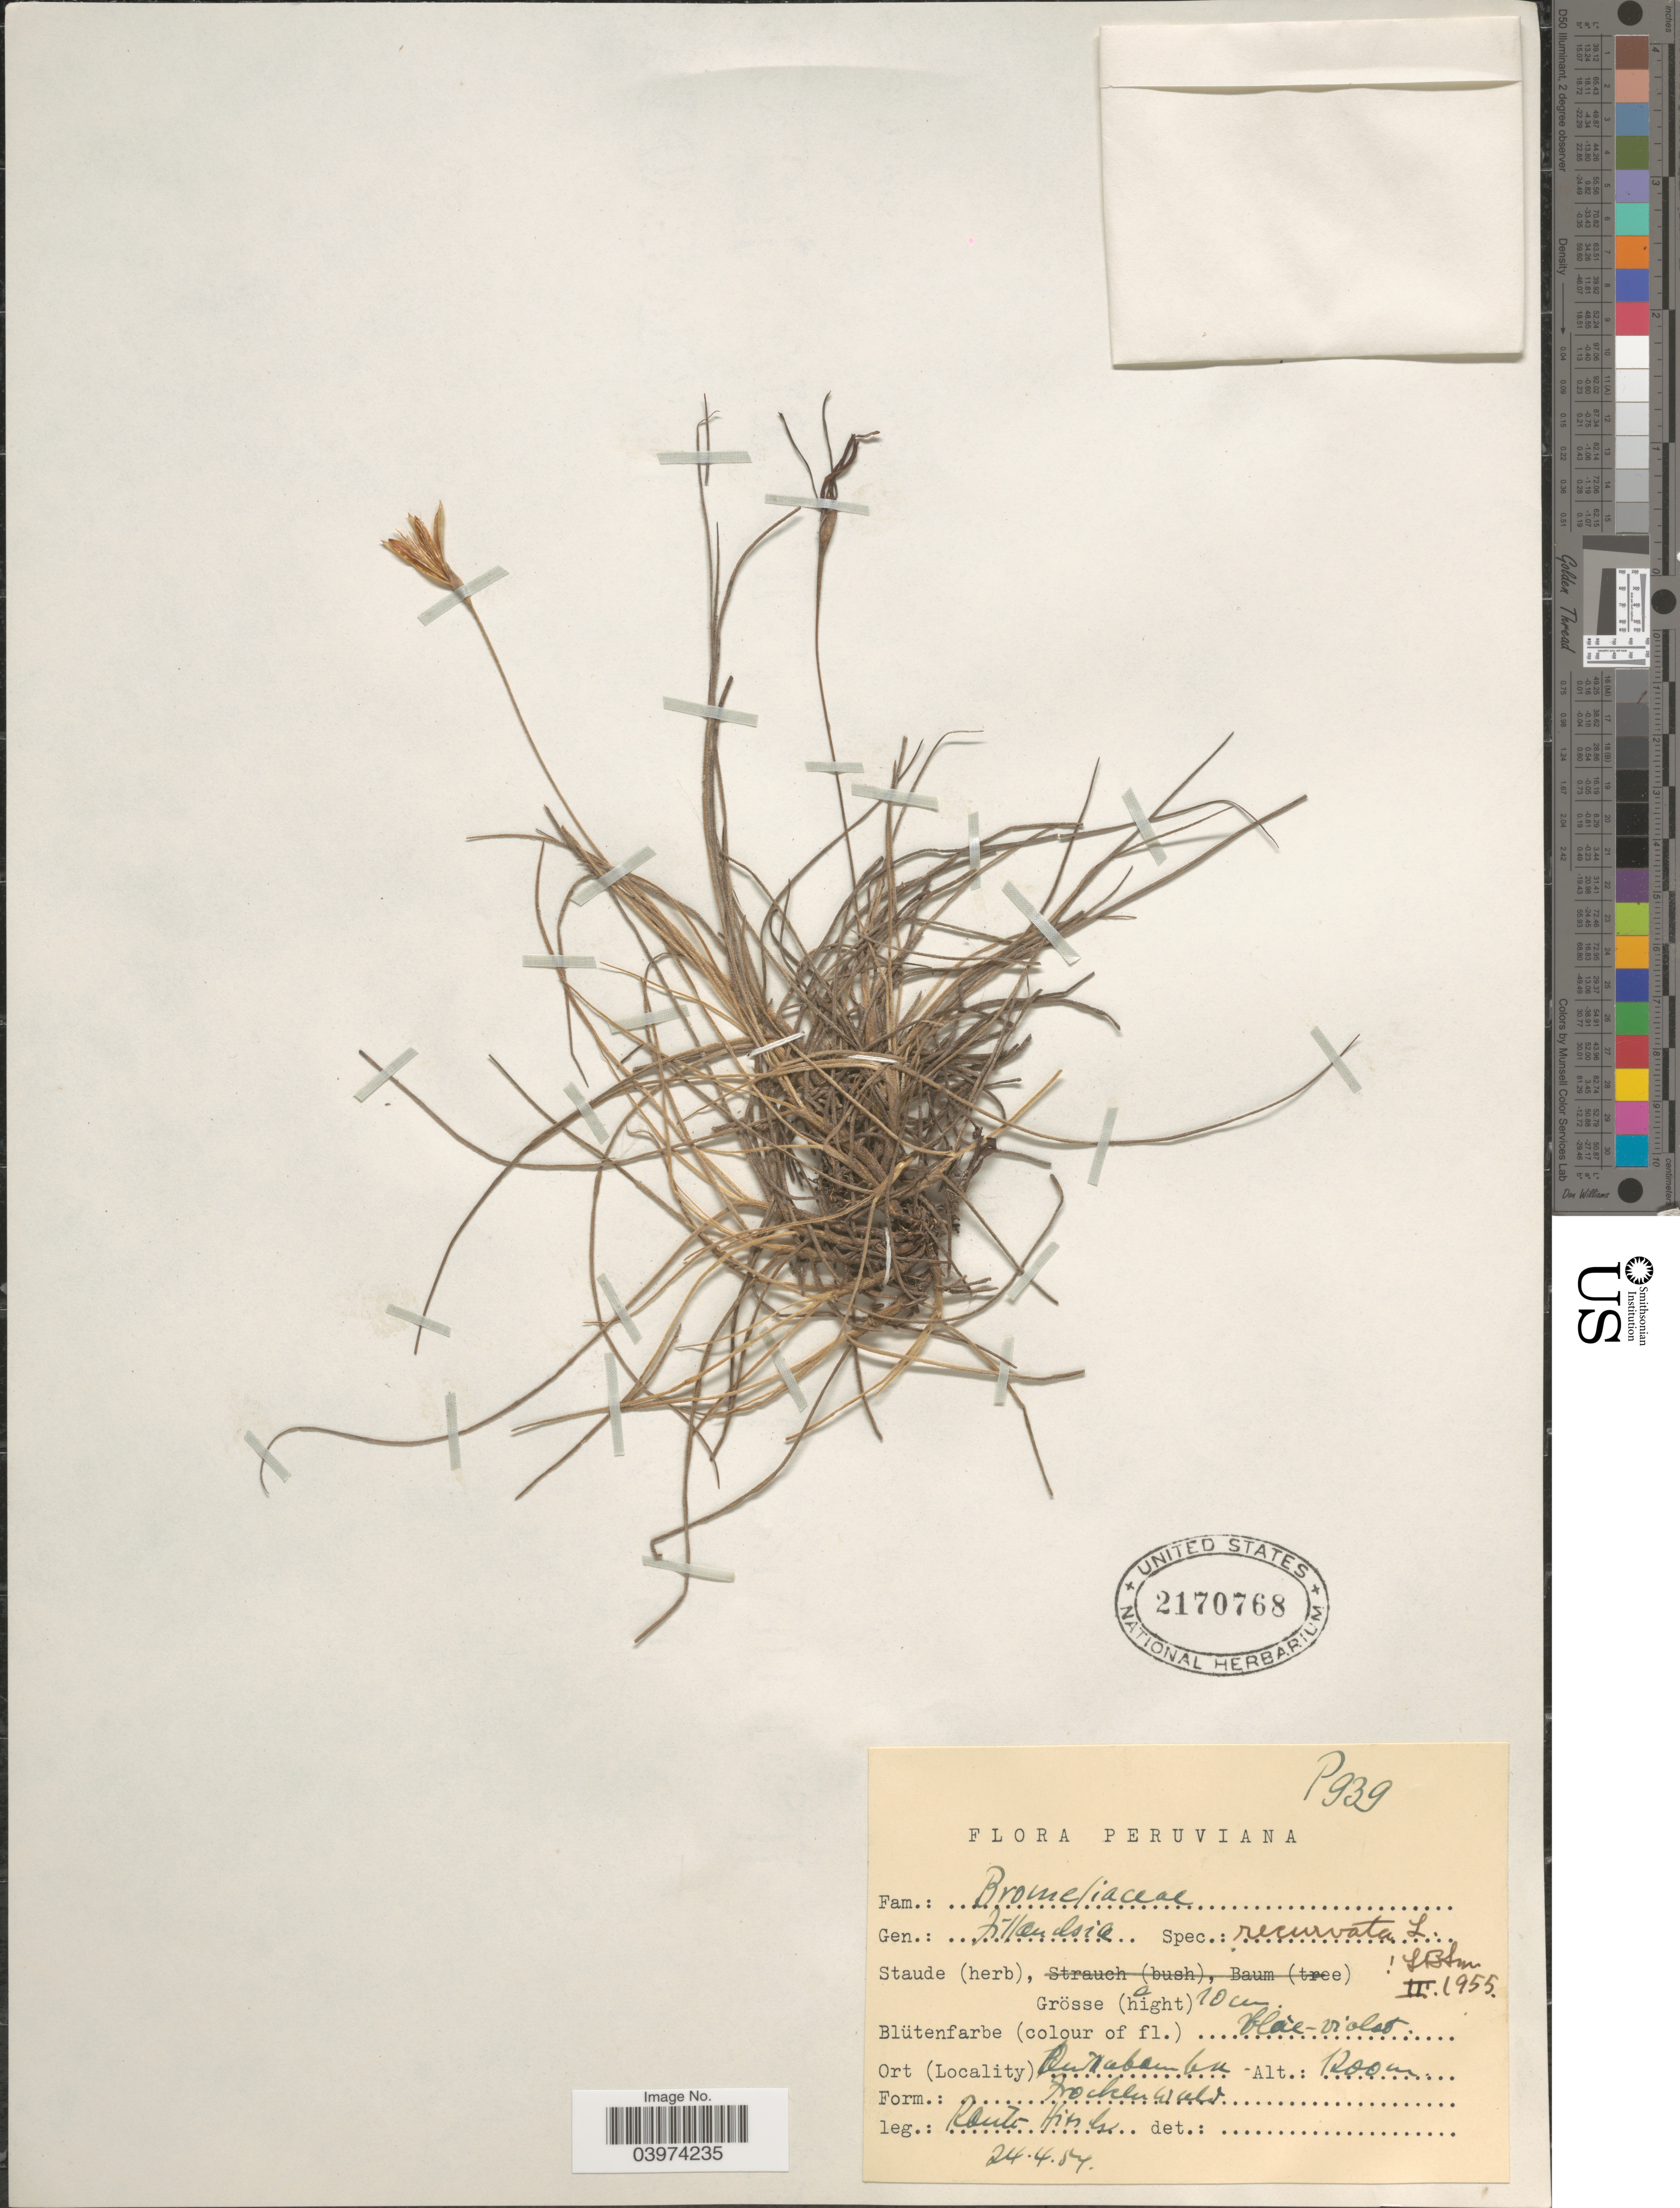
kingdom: Plantae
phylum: Tracheophyta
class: Liliopsida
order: Poales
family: Bromeliaceae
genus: Tillandsia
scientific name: Tillandsia recurvata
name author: L.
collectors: -. Rauh & Hirsch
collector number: P939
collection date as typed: Transcribed d/m/y: 24/4/57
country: Peru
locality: Quillabamba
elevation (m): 1200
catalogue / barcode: US 2170768